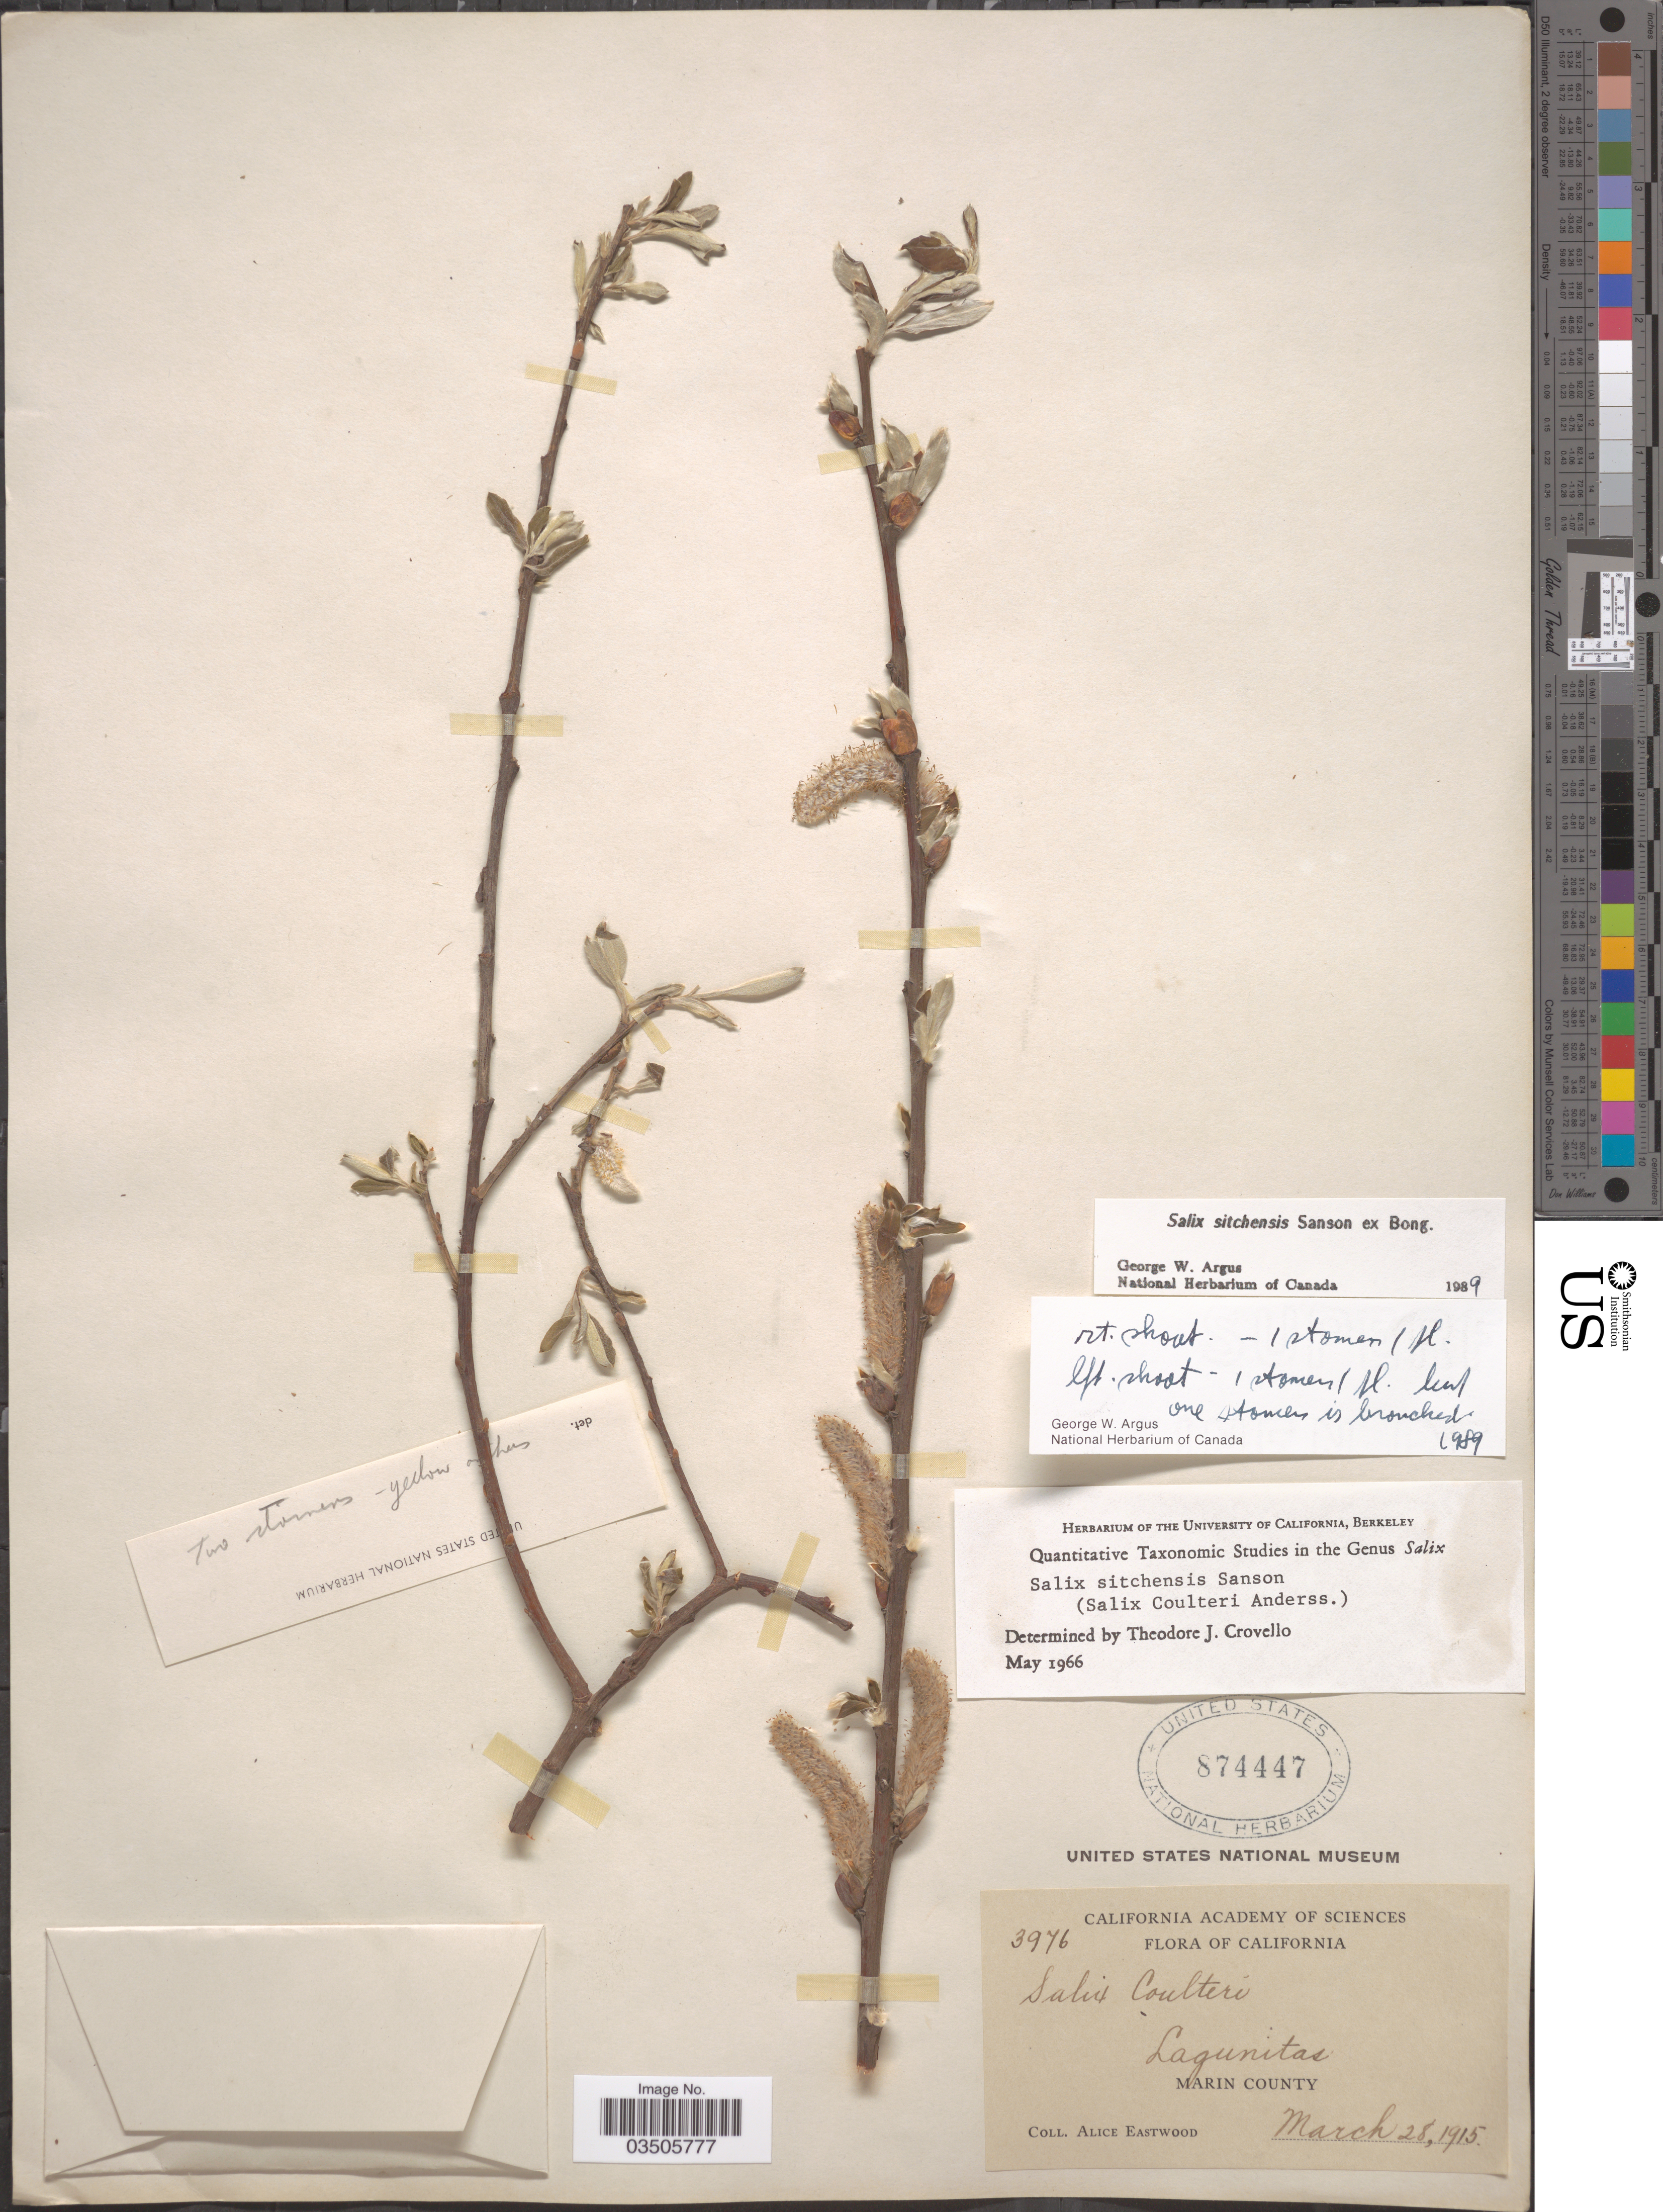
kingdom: Plantae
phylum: Tracheophyta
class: Magnoliopsida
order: Malpighiales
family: Salicaceae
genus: Salix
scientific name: Salix sitchensis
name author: Sanson ex Bong.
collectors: A. Eastwood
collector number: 3976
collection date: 1915-03-28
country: United States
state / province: California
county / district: Marin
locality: Lagunitas. Marin County.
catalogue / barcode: US 874447